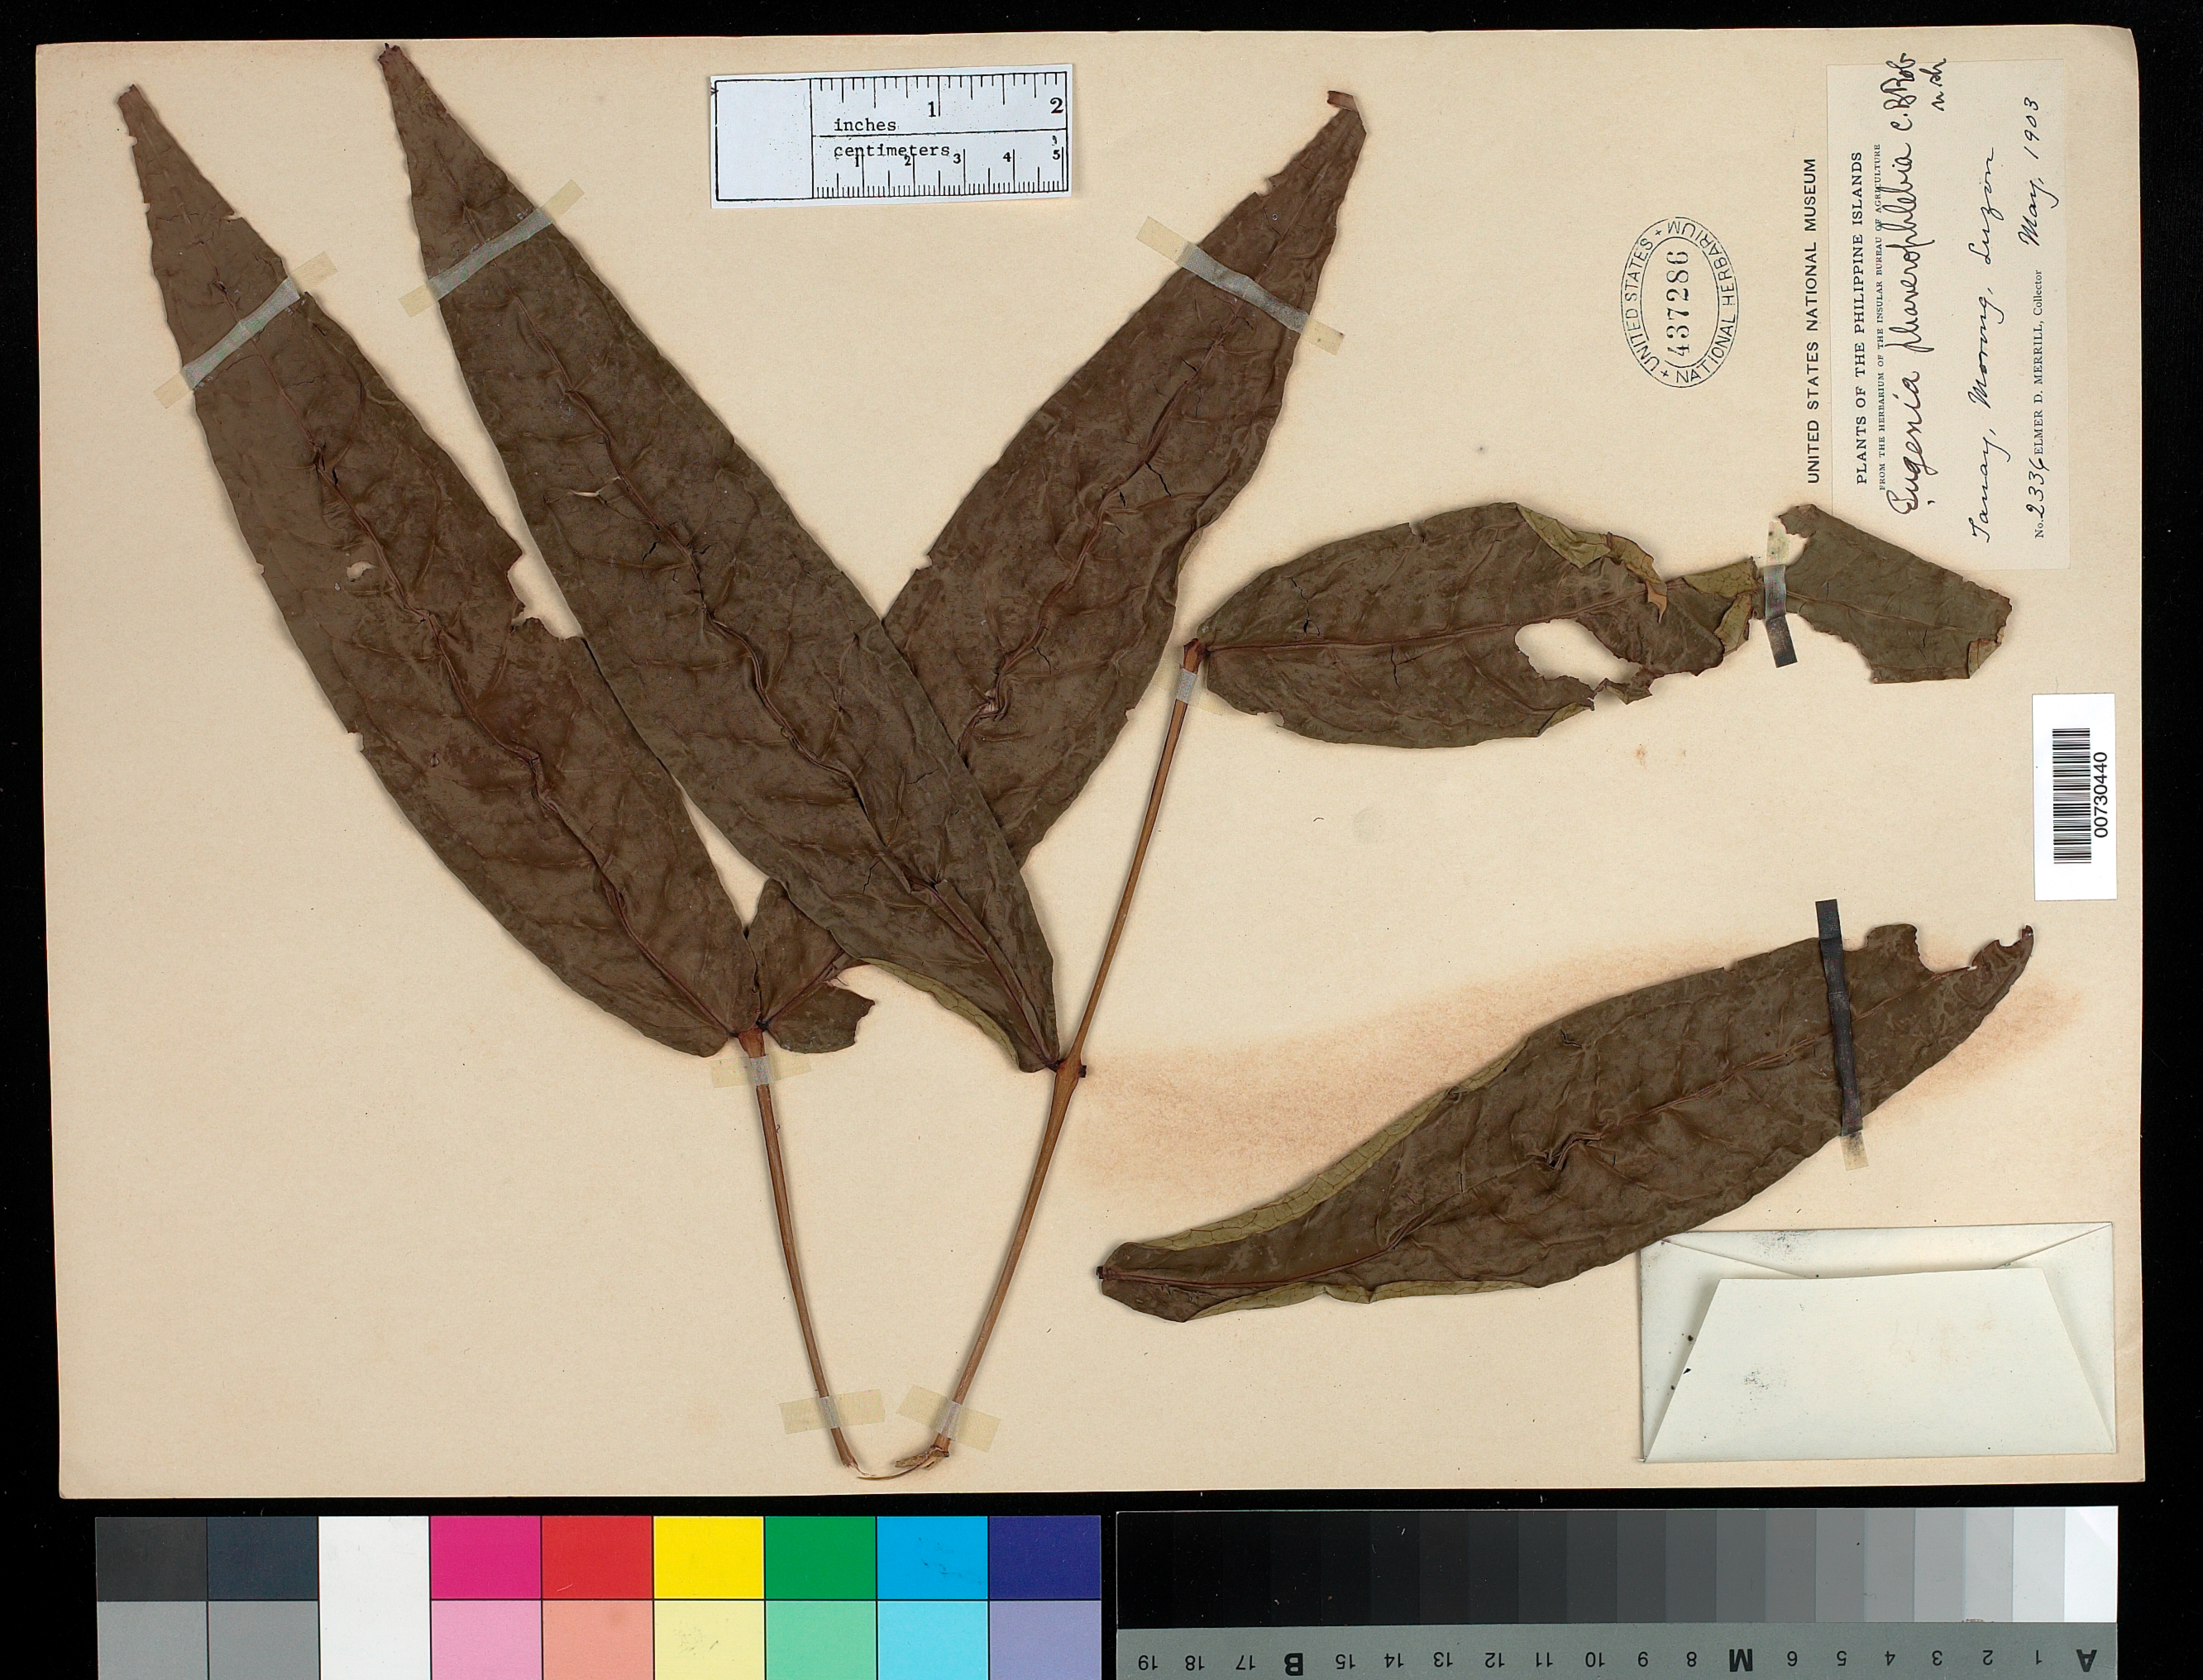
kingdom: Plantae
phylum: Tracheophyta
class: Magnoliopsida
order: Myrtales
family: Myrtaceae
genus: Syzygium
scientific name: Syzygium phanerophlebium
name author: (C.B. Rob.) Merr.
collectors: E. D. Merrill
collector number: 2336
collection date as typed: May 1903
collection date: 1903-05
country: Philippines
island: Luzon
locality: Tanay, Morong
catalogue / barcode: US 437286